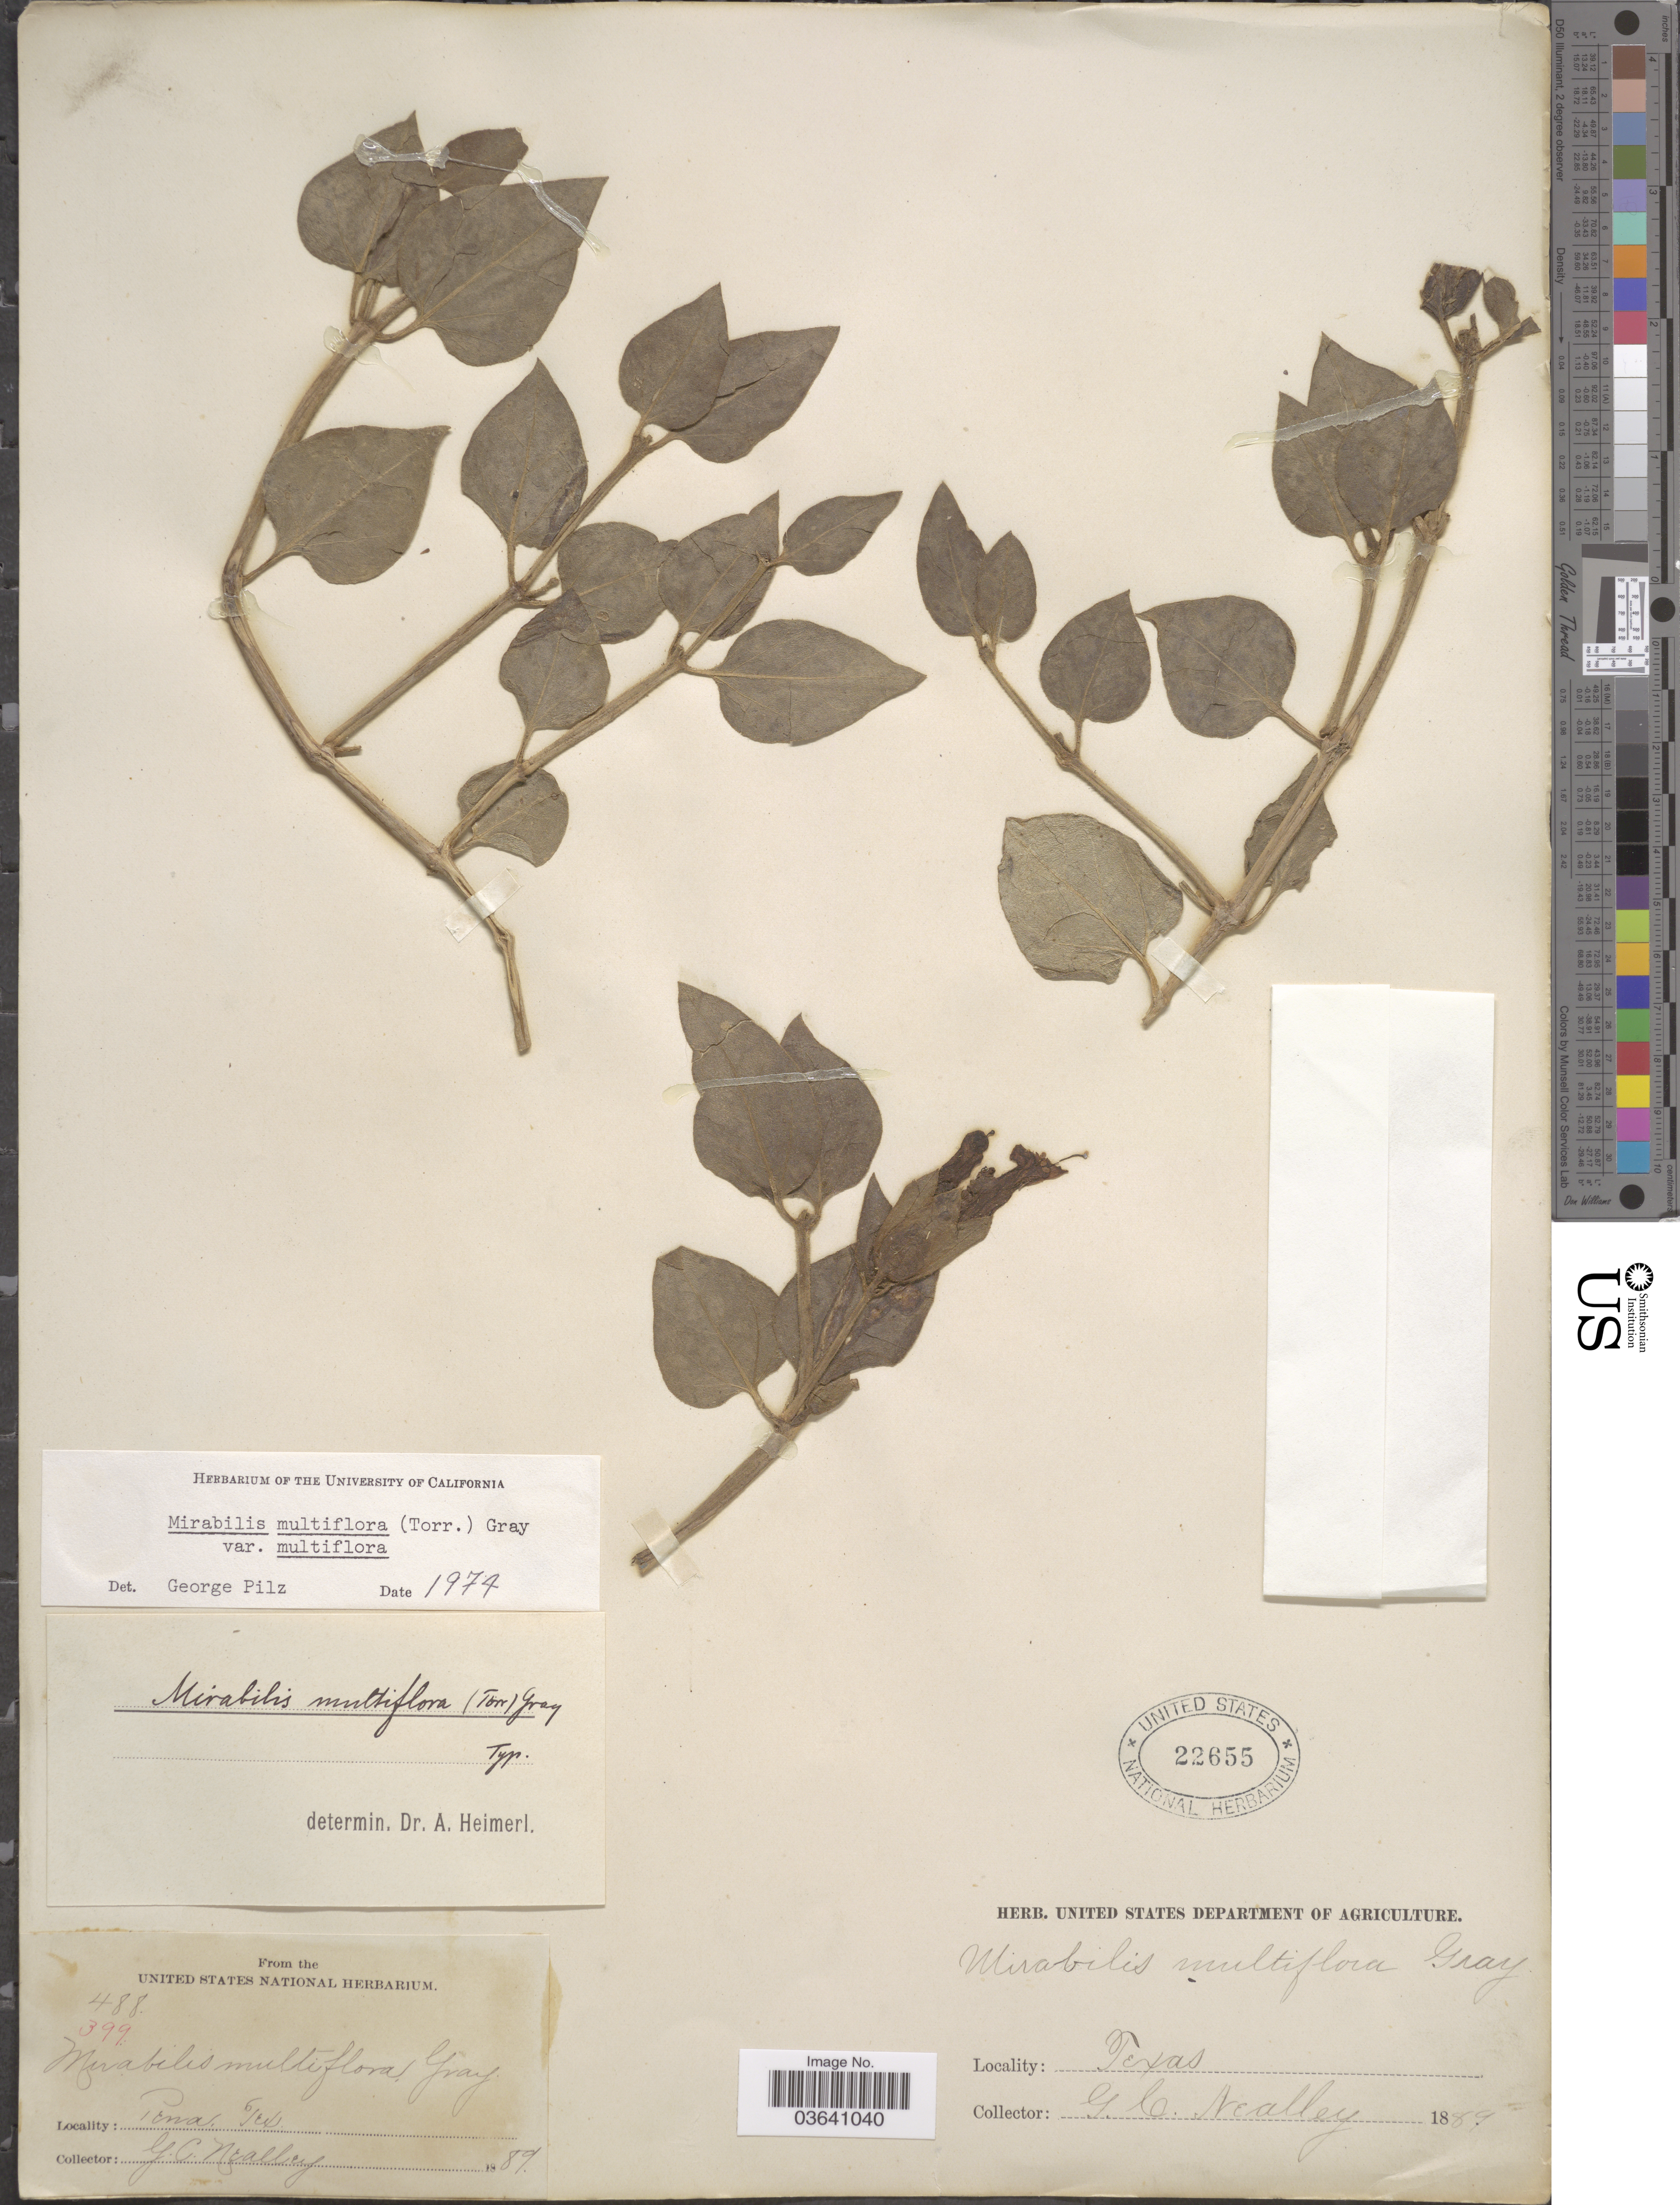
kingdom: Plantae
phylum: Tracheophyta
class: Magnoliopsida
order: Caryophyllales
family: Nyctaginaceae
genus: Mirabilis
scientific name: Mirabilis multiflora var. multiflora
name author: (Torr.) A. Gray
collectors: G. C. Nealley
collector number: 488/399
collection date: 1889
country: United States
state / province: Texas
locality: Pena.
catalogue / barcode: US 22655